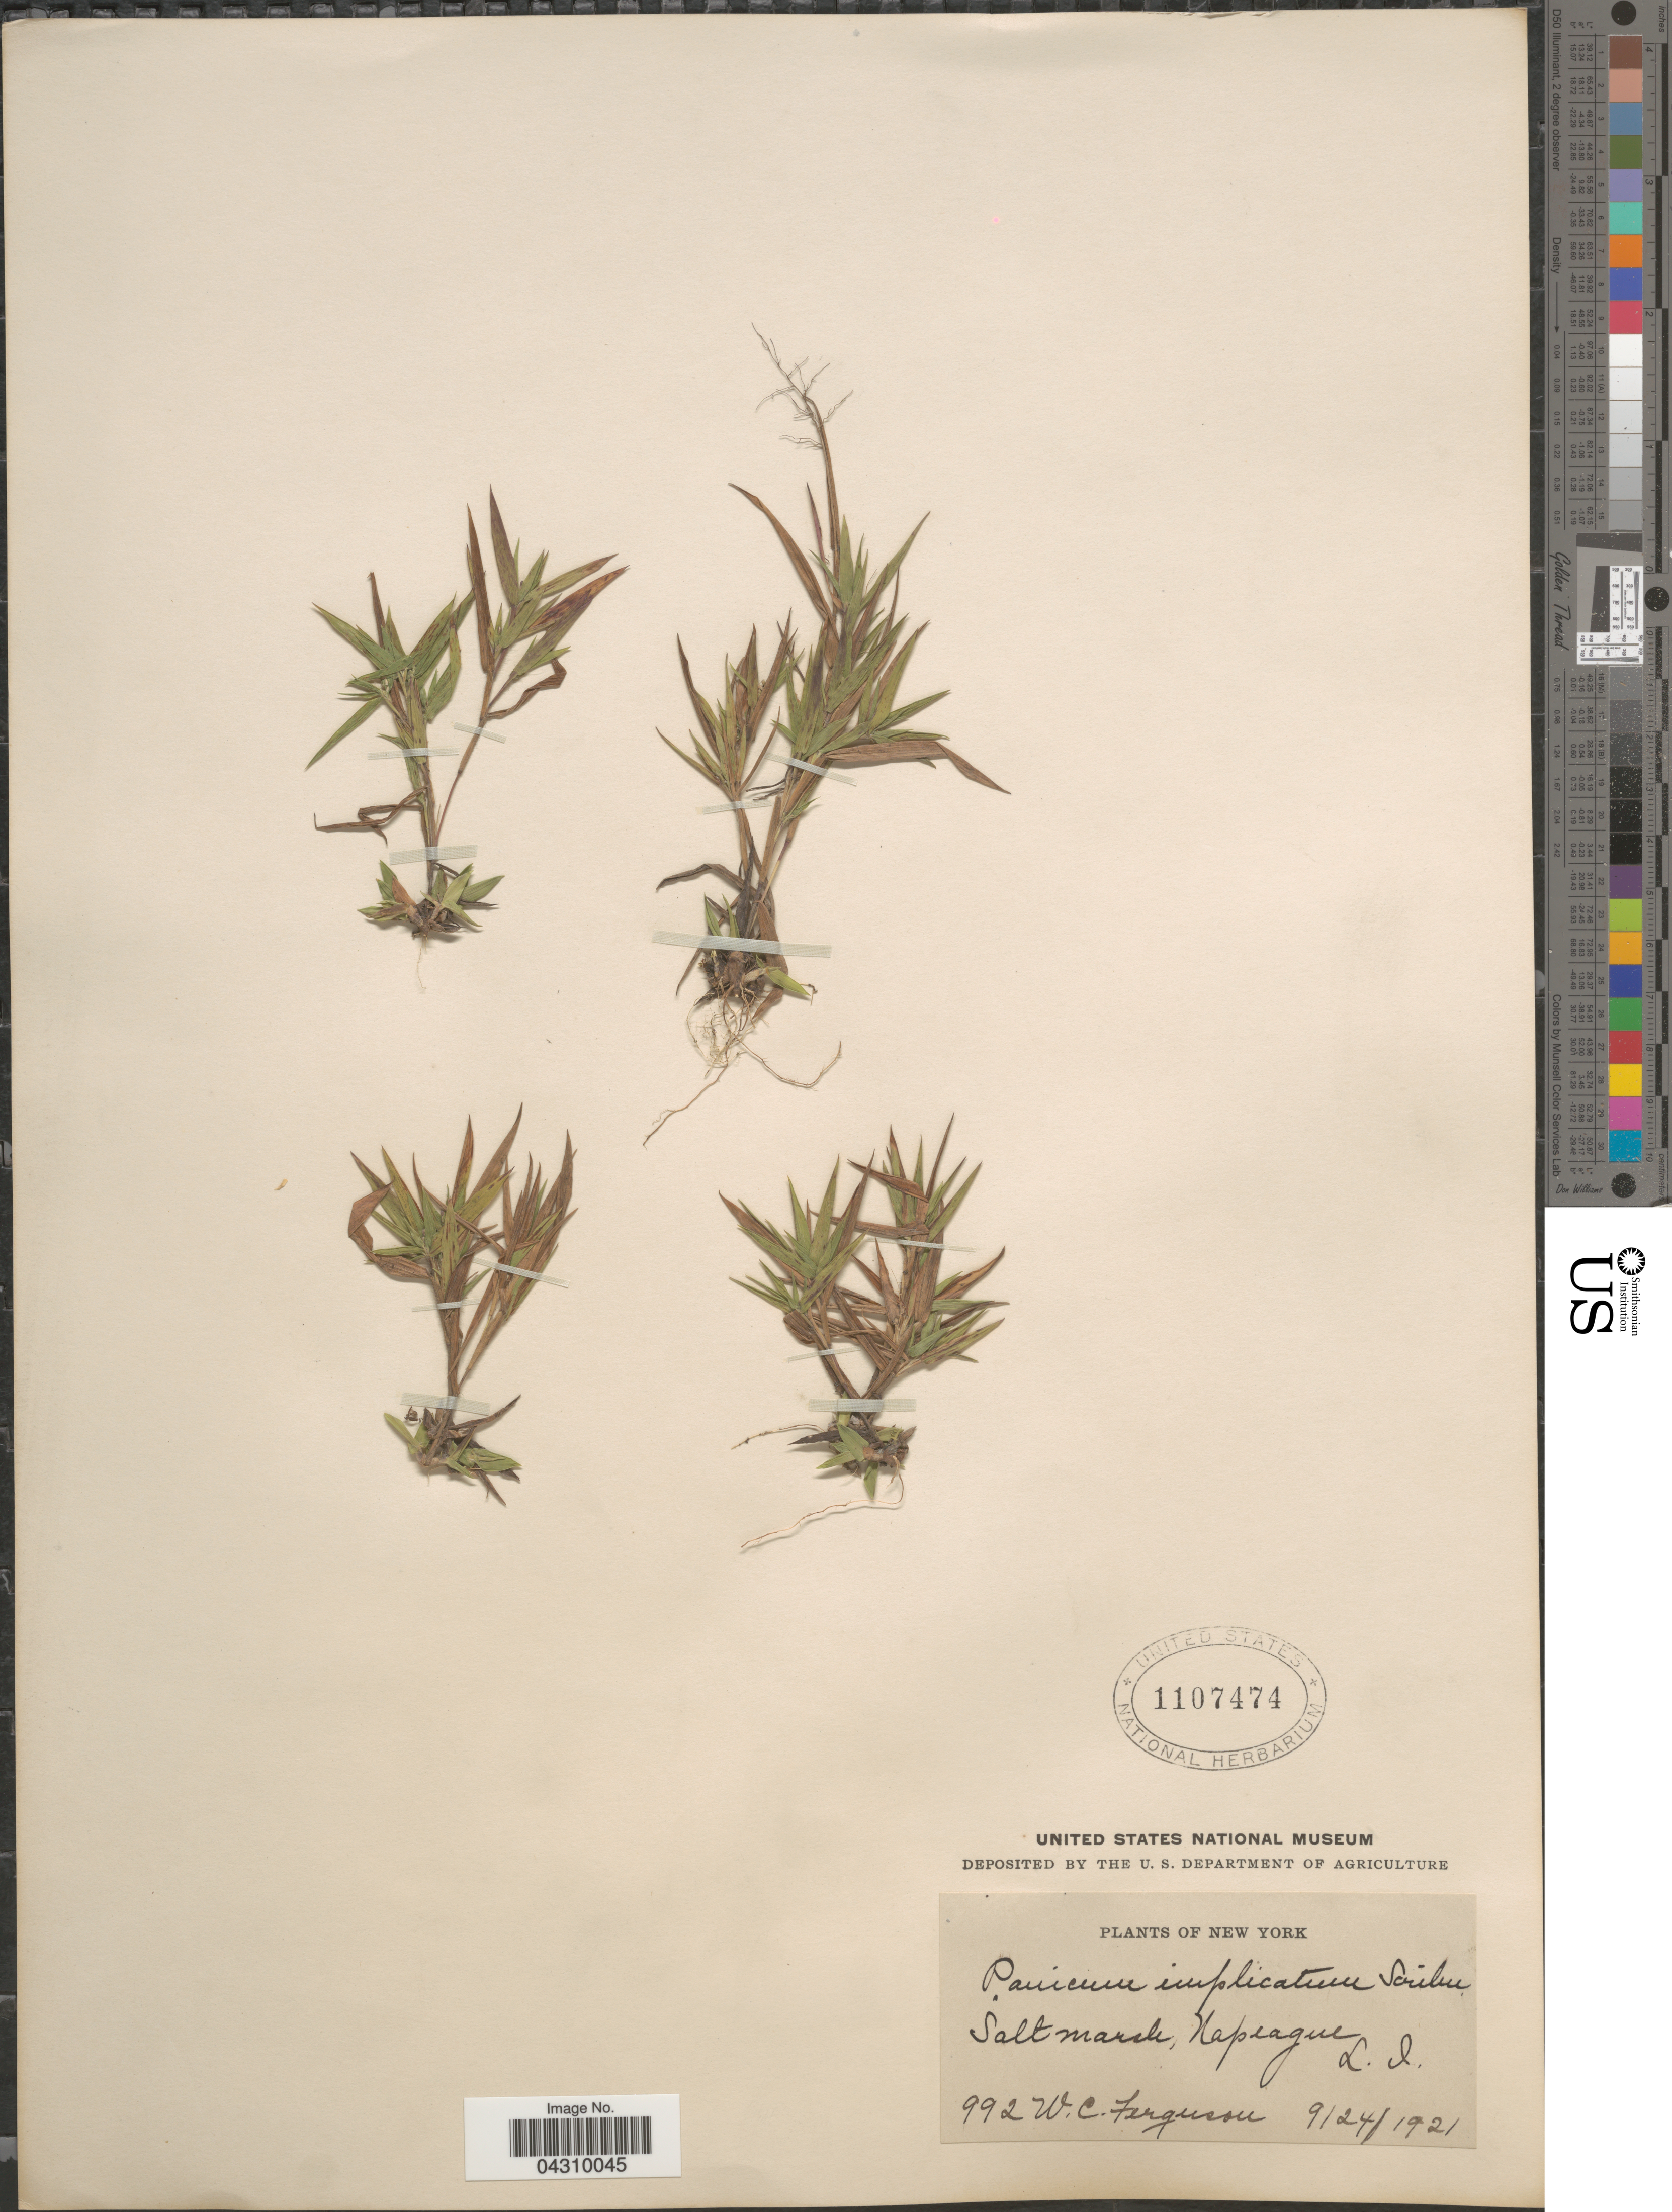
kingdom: Plantae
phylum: Tracheophyta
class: Liliopsida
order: Poales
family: Poaceae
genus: Dichanthelium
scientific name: Dichanthelium acuminatum var. acuminatum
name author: (Sw.) Gould & C.A. Clark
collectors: W. Ferguson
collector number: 992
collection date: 1921-09-24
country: United States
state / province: New York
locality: Salt Marsh, Napeague. L. I.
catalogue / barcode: US 1107474